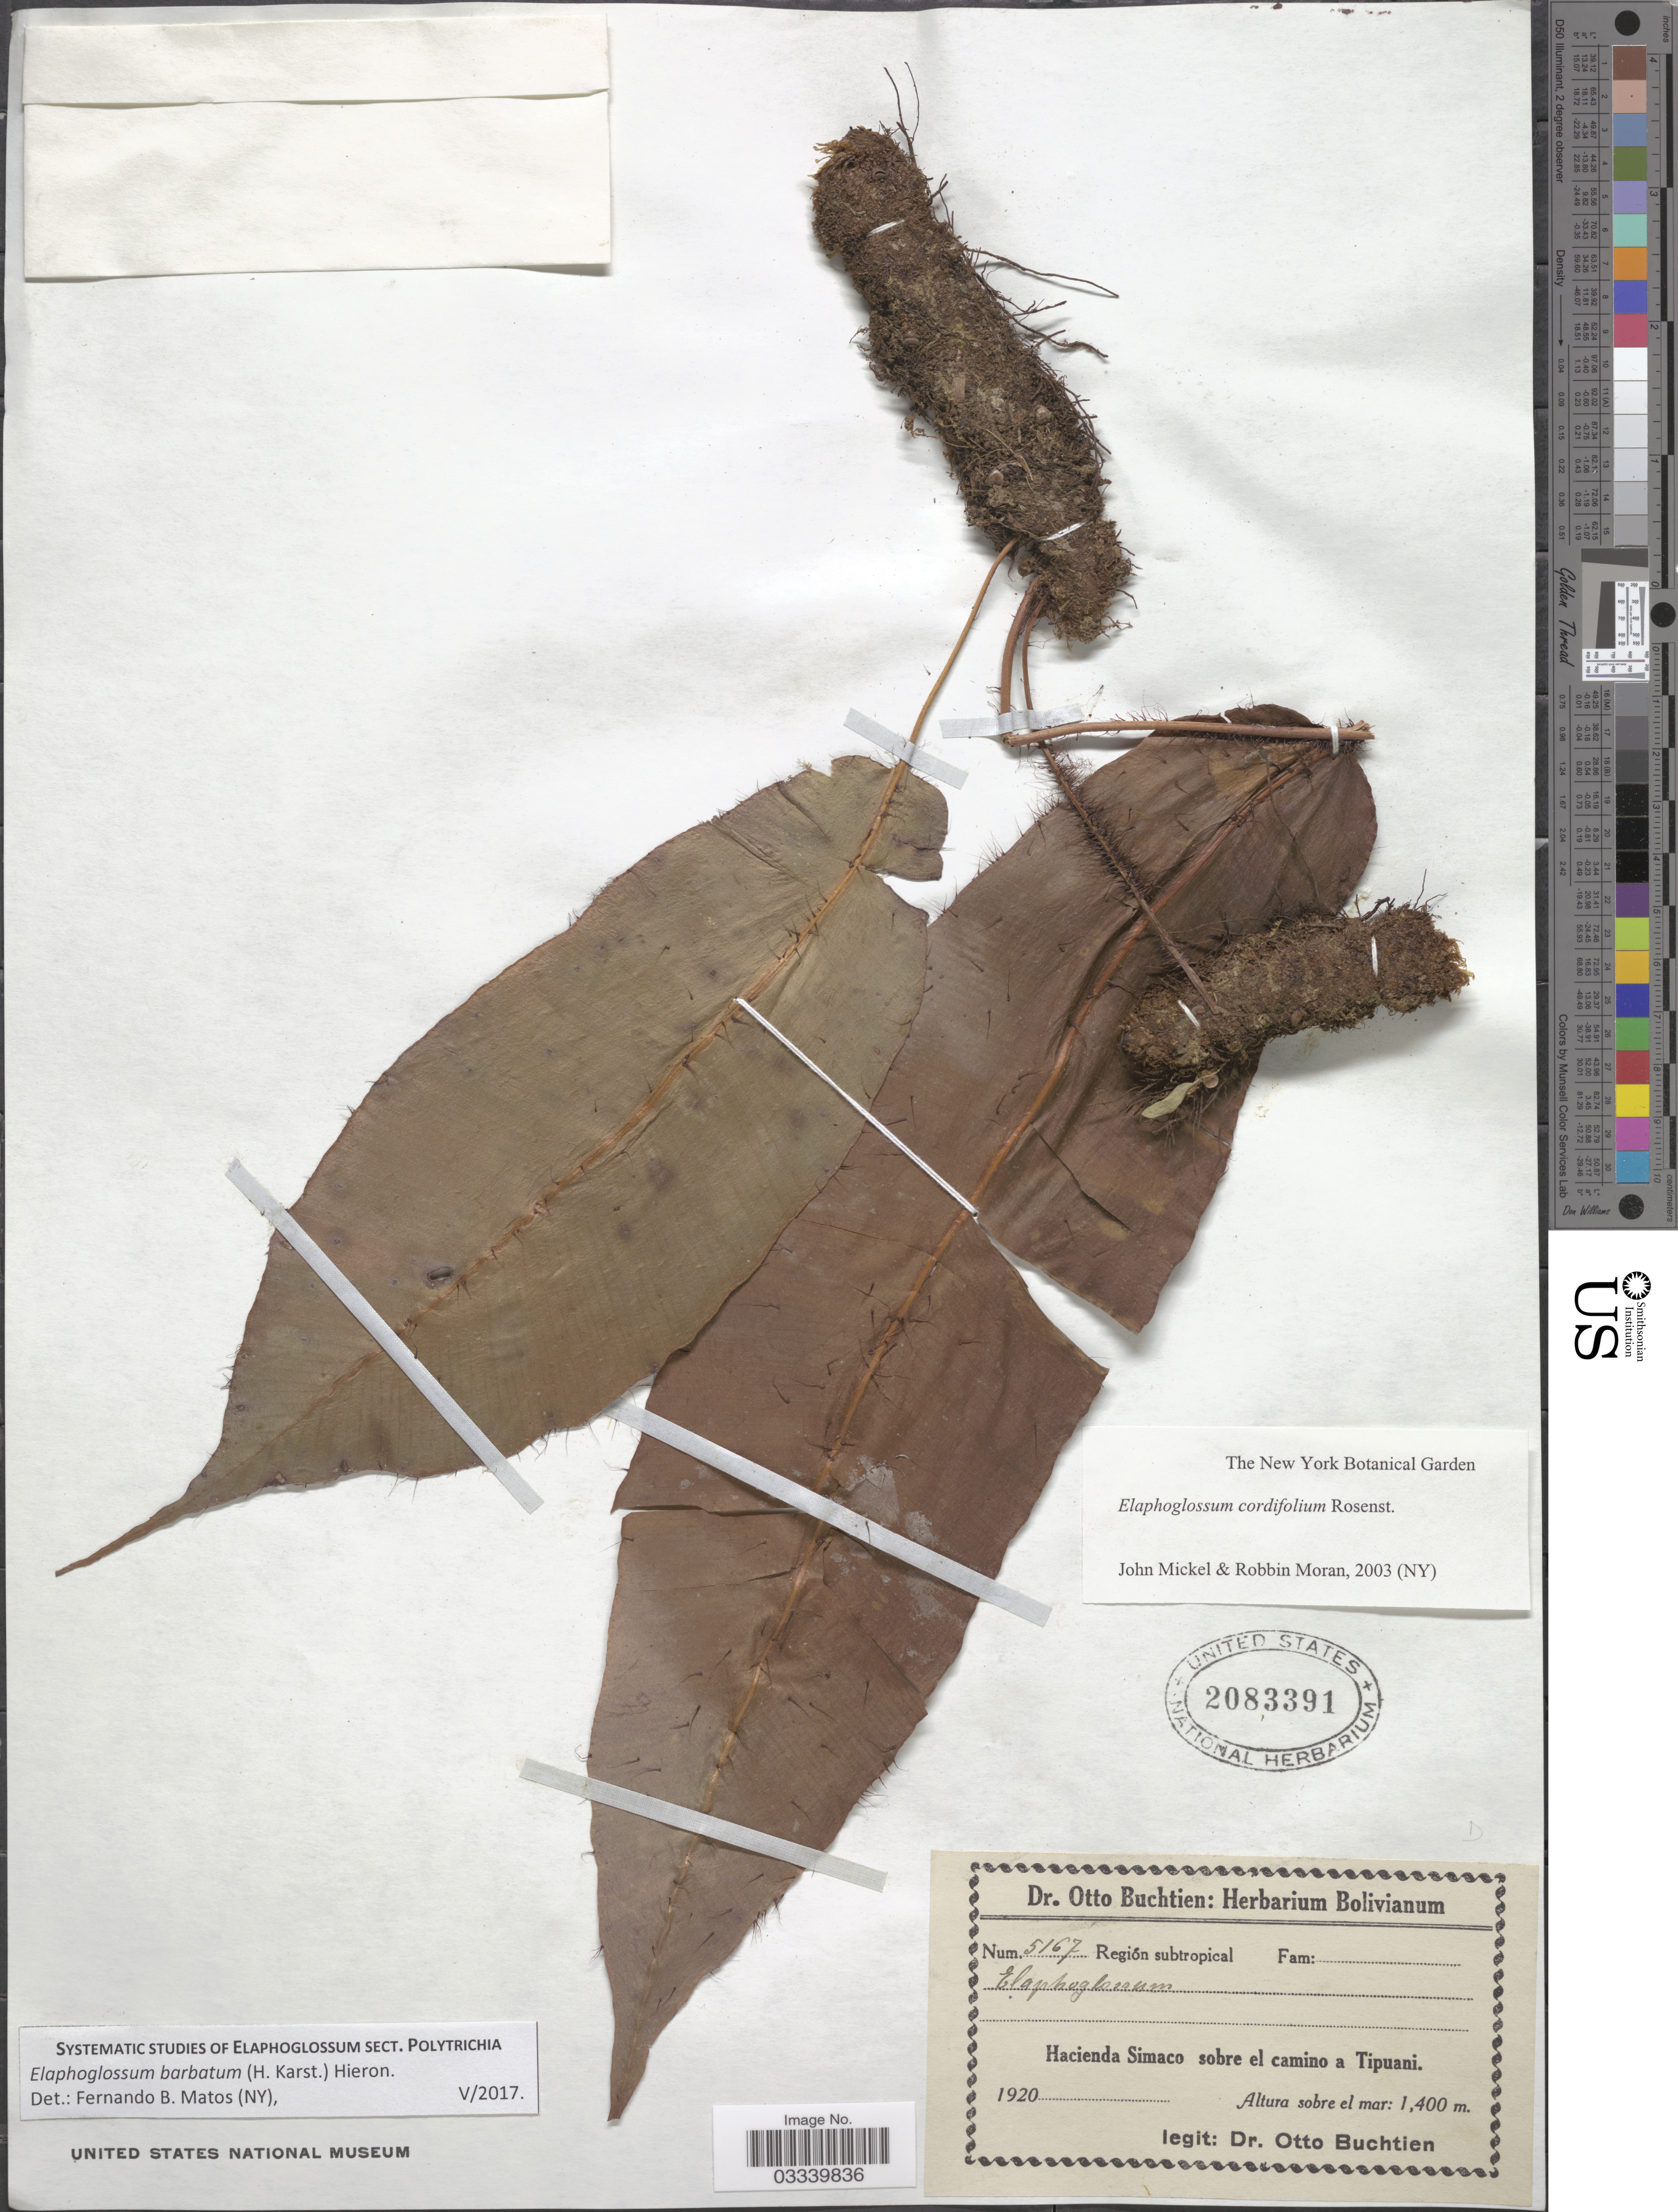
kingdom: Plantae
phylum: Tracheophyta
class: Polypodiopsida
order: Polypodiales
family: Dryopteridaceae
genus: Elaphoglossum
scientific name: Elaphoglossum barbatum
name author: (H. Karst.) Hieron.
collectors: O. Buchtien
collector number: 5167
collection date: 1920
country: Bolivia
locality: Región subtropical. Hacienda Simaco sobre el camino a Tipuani.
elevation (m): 1400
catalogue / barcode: US 2083391